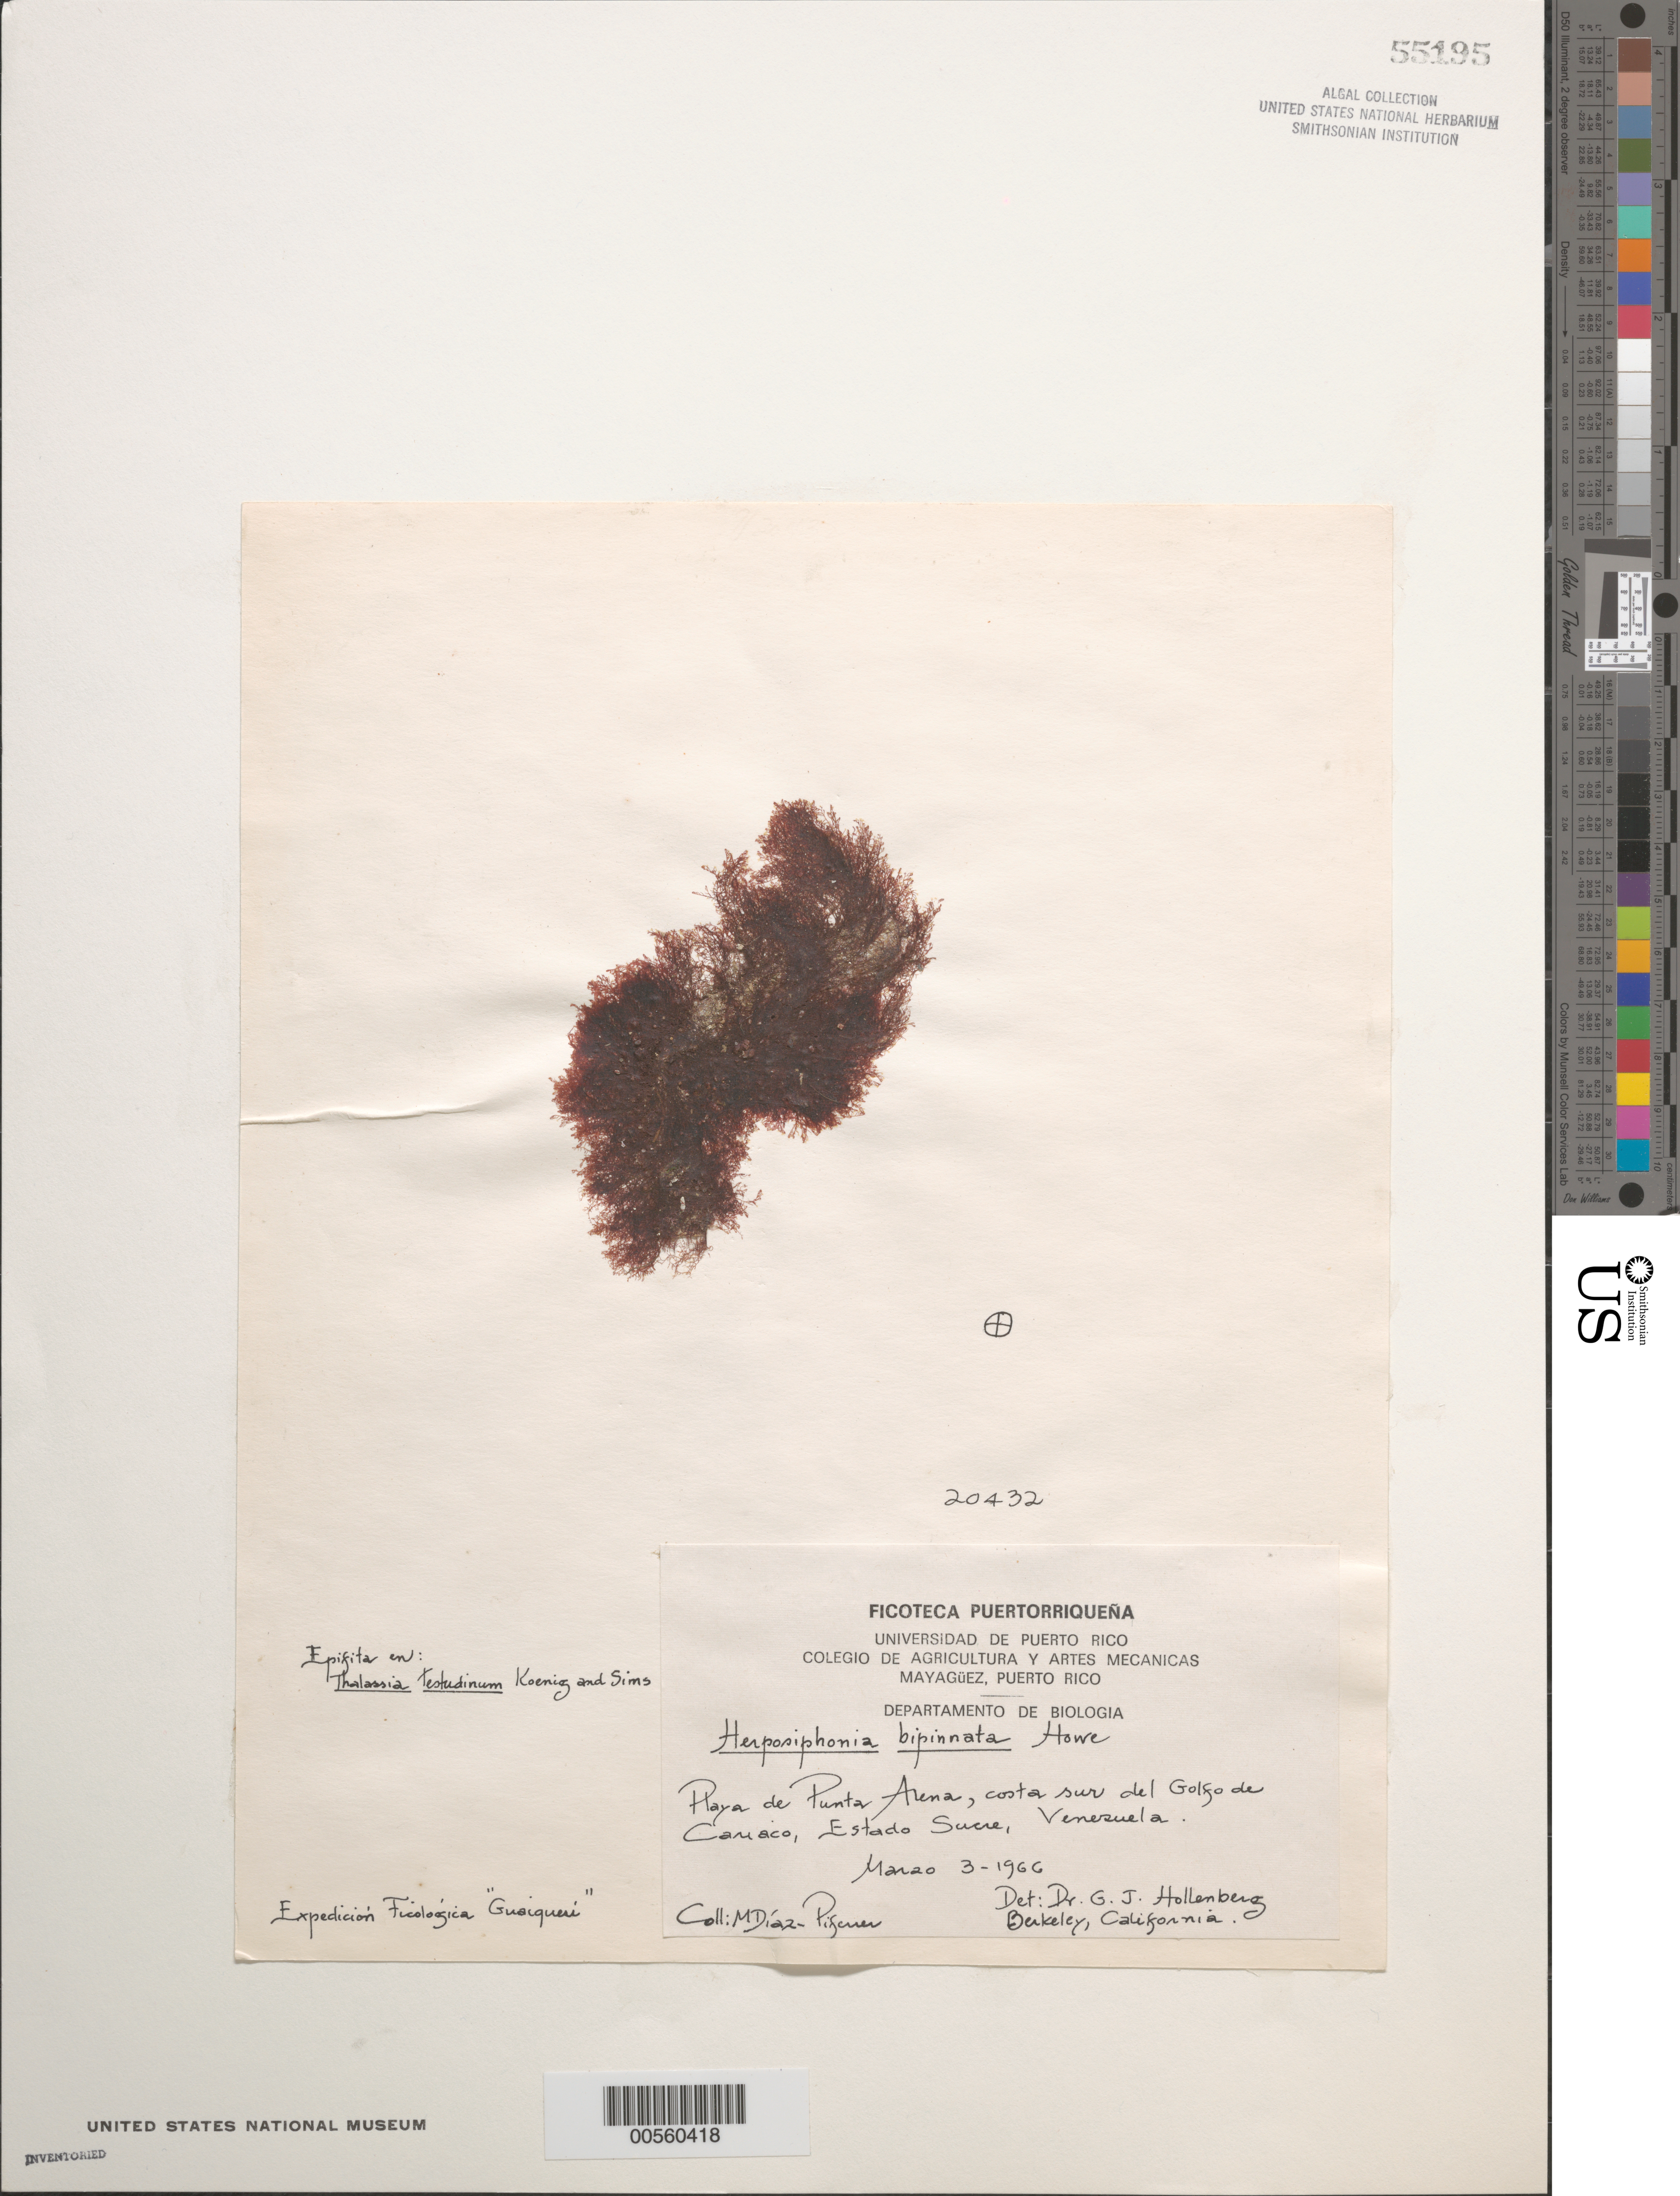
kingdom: Plantae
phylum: Rhodophyta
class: Florideophyceae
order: Ceramiales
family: Rhodomelaceae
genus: Herposiphonia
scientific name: Herposiphonia bipinnata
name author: M. Howe in Britton & Millsp.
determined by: Hollenberg, George J.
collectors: M. Diaz-Piferrer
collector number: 20435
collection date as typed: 03 Mar 1966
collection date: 1966-03-03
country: Venezuela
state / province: Sucre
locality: Playa de Punta Arena, Golfo de Cariaco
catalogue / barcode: US 55195